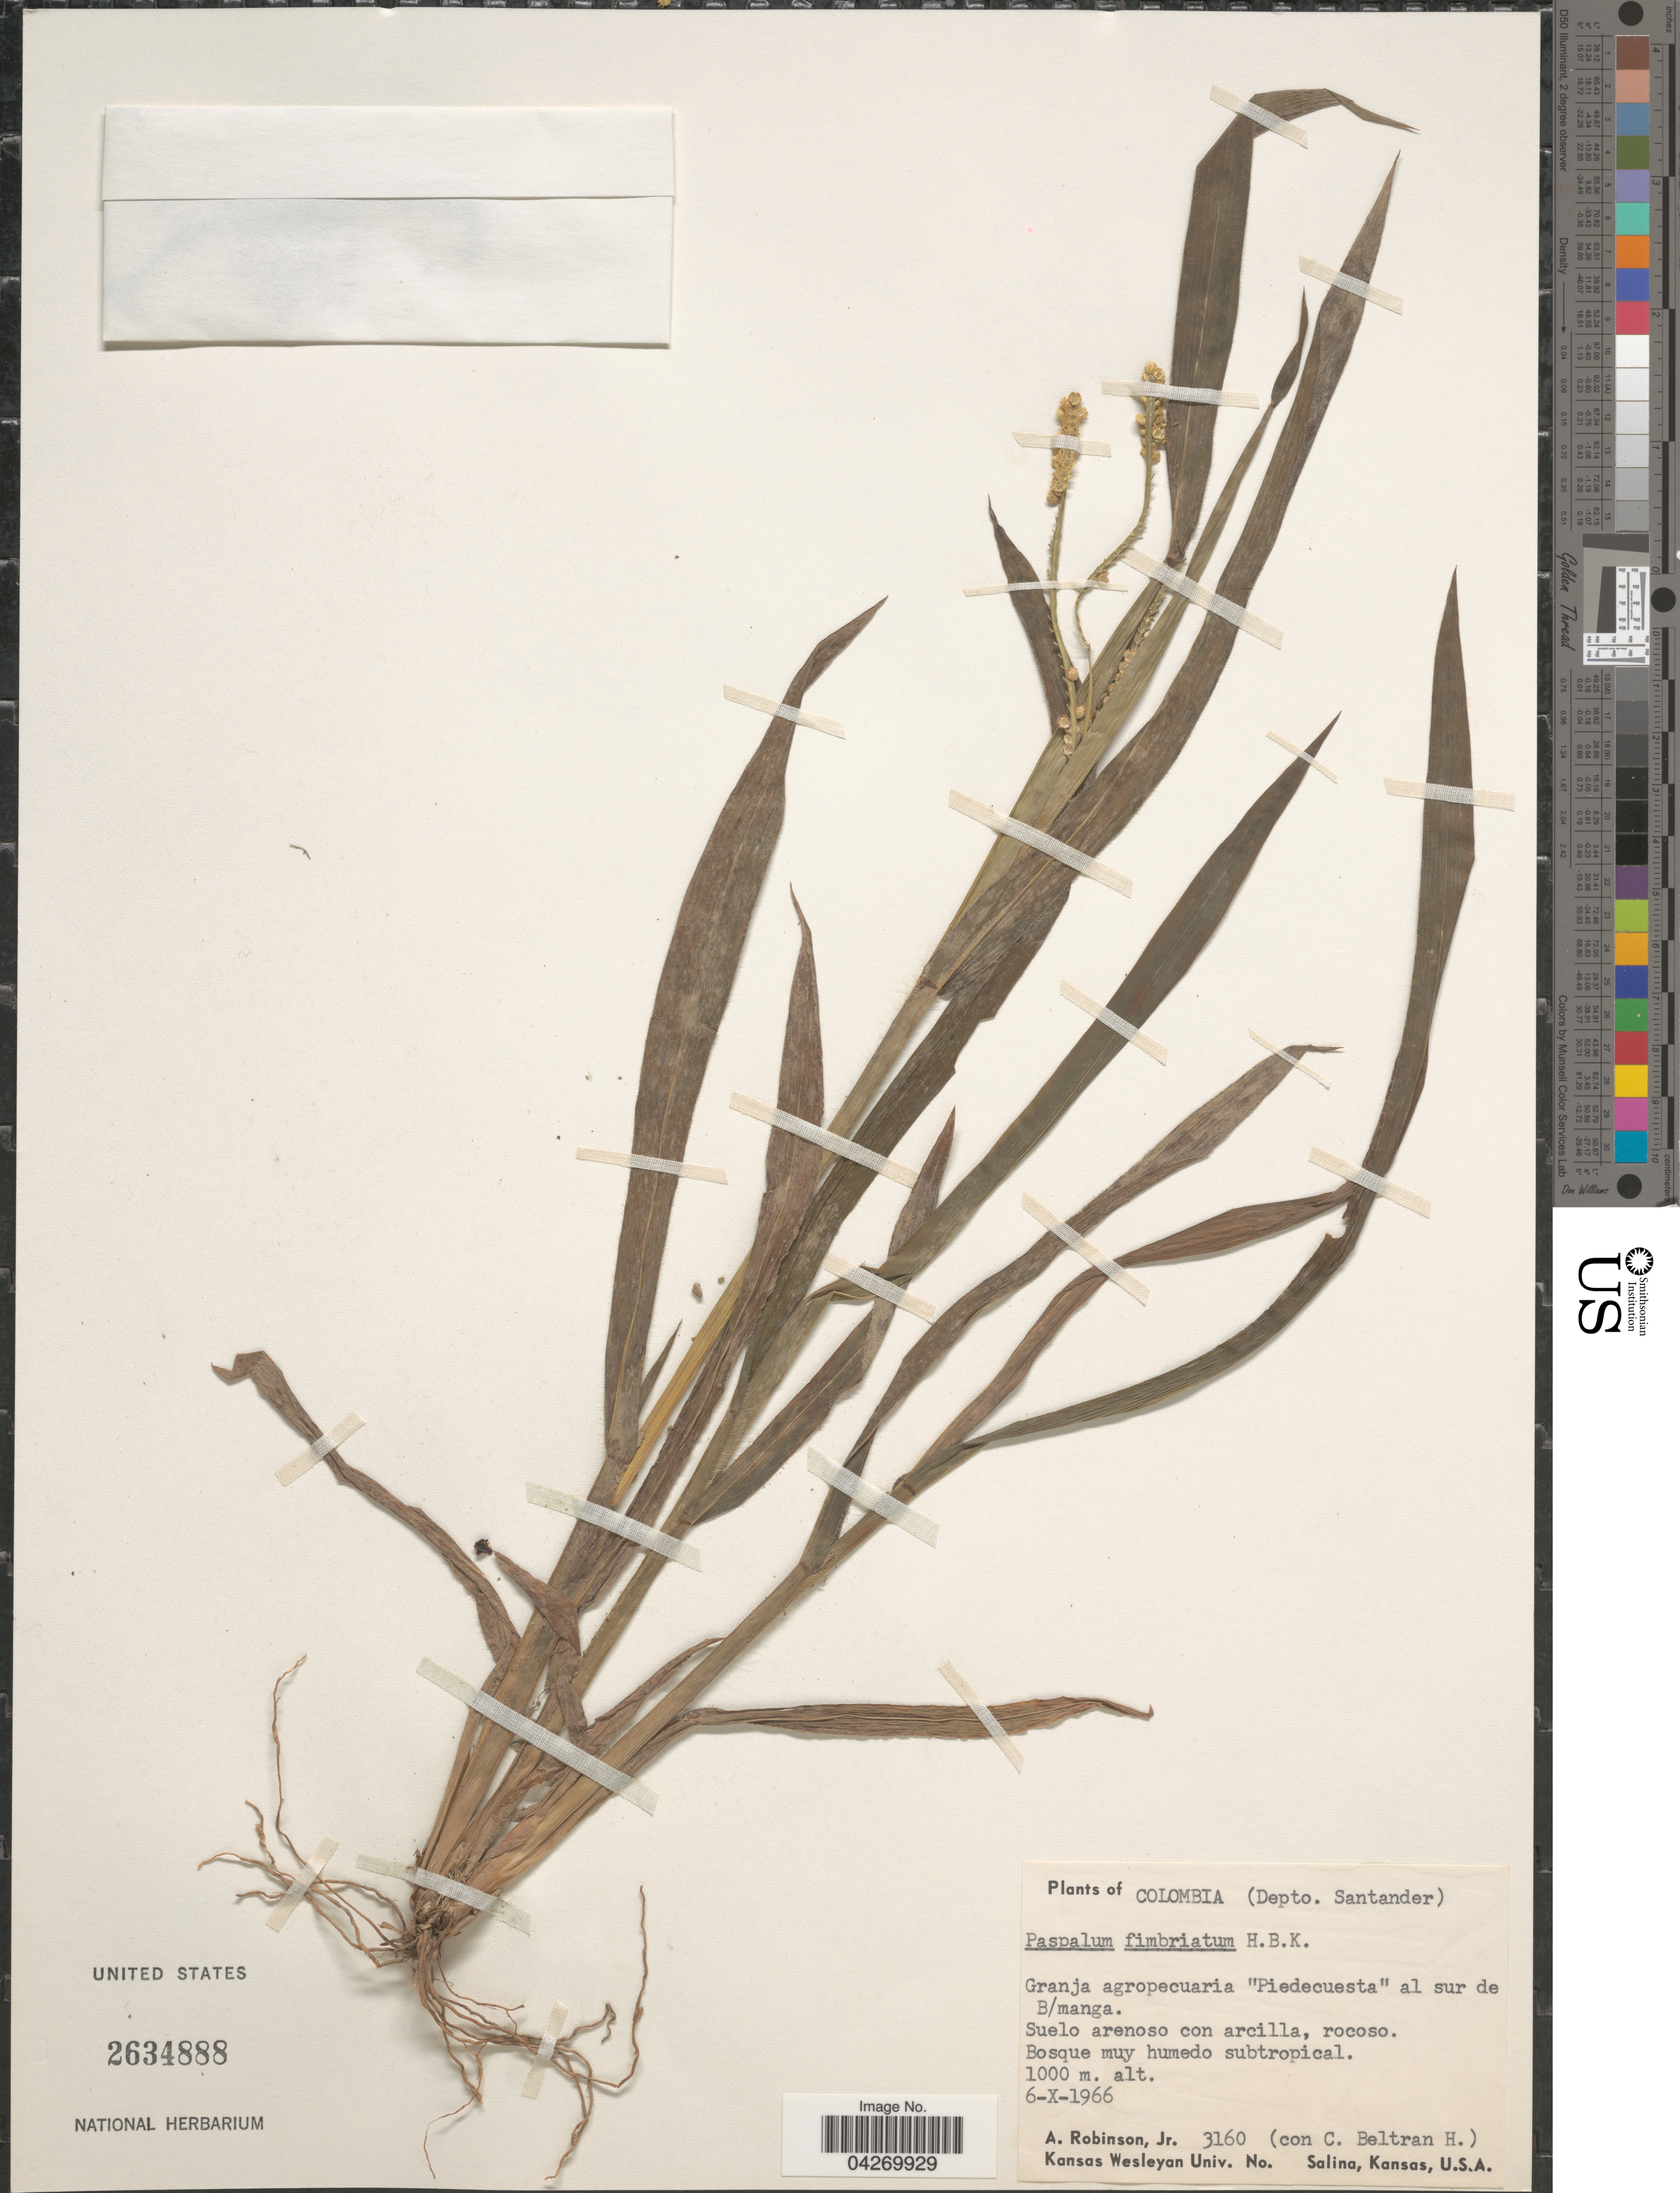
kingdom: Plantae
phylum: Tracheophyta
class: Liliopsida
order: Poales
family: Poaceae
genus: Paspalum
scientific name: Paspalum fimbriatum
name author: Kunth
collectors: A. Robinson & H. Beltran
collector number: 3160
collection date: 1966-10-06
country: Colombia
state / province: Santander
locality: (Depto. Santander). Granja agropecuaria "Piedecuesta" al sur de B/manga.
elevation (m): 1000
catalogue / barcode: US 2634888